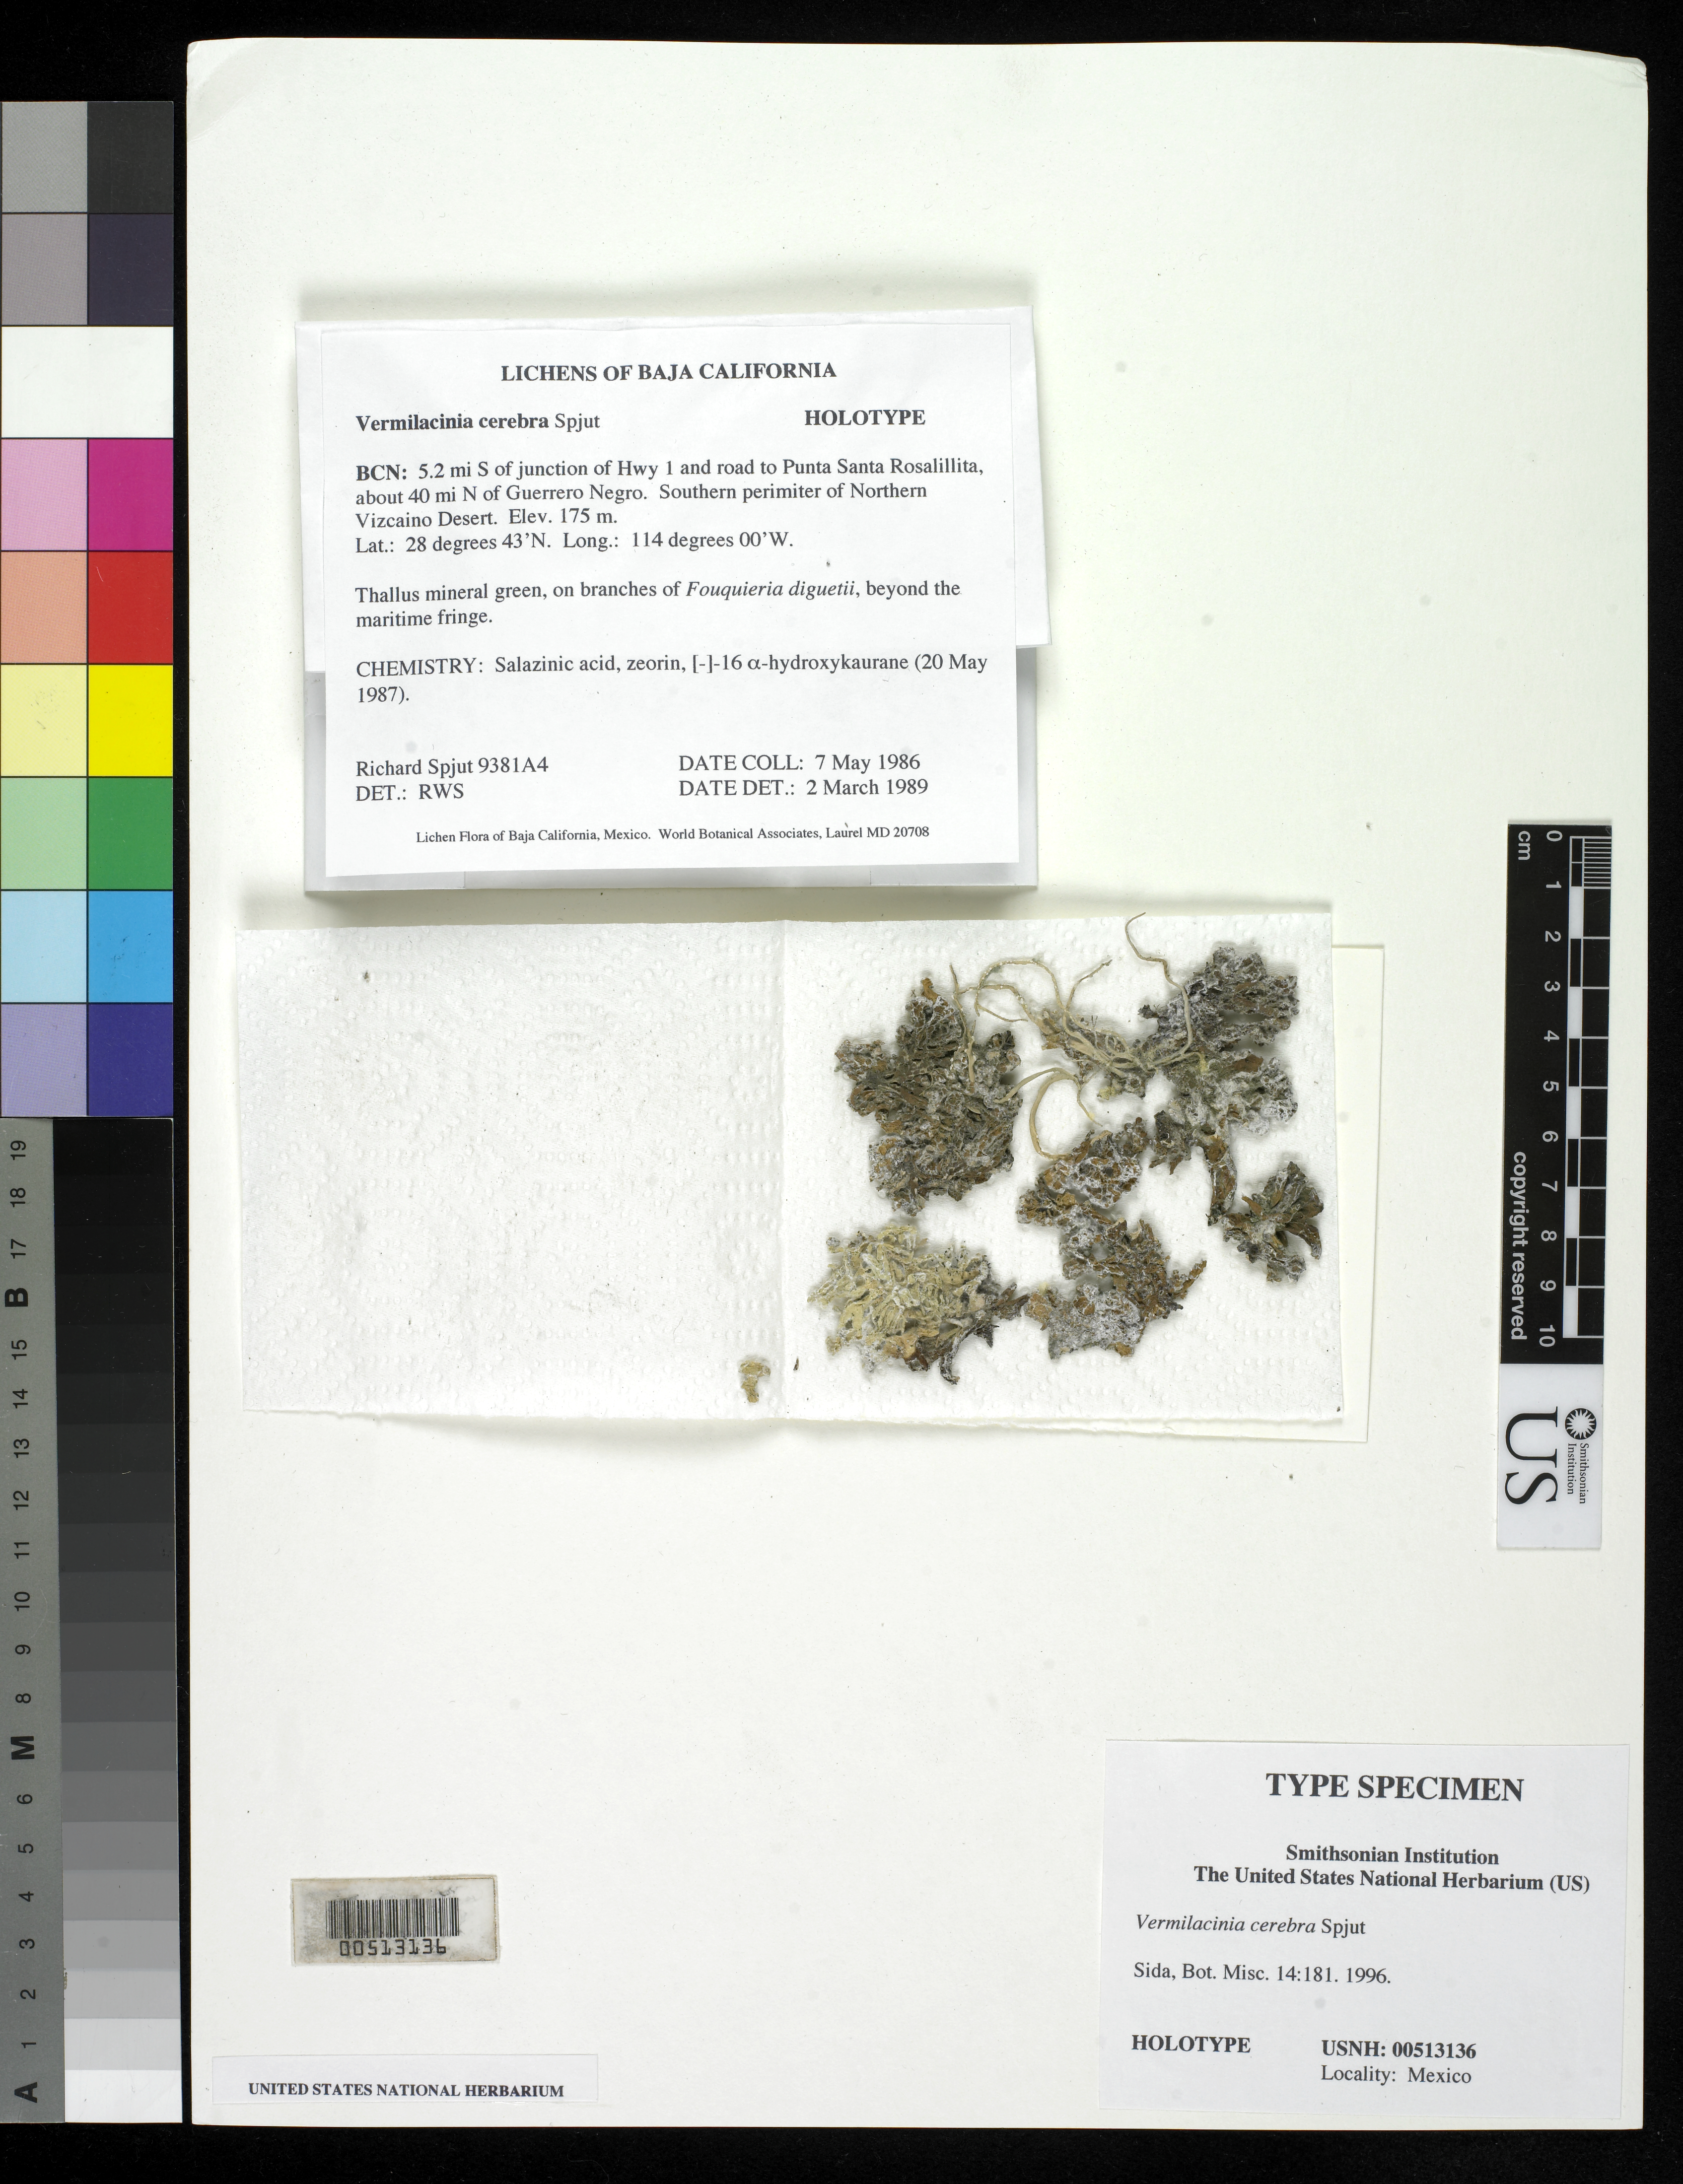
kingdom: Fungi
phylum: Ascomycota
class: Lecanoromycetes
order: Lecanorales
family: Ramalinaceae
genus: Vermilacinia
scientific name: Vermilacinia cerebra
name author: Spjut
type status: Holotype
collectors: R. Spjut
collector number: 9381a4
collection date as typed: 07 May 1986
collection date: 1986-05-07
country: Mexico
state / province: Baja California Norte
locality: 5.2 mi S of junction of Hwy 1 & road to Punta Santa Rosalillita, ca. 40 mi N of Guerrero Negro, S of northern Vizcaino Desert.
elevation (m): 175